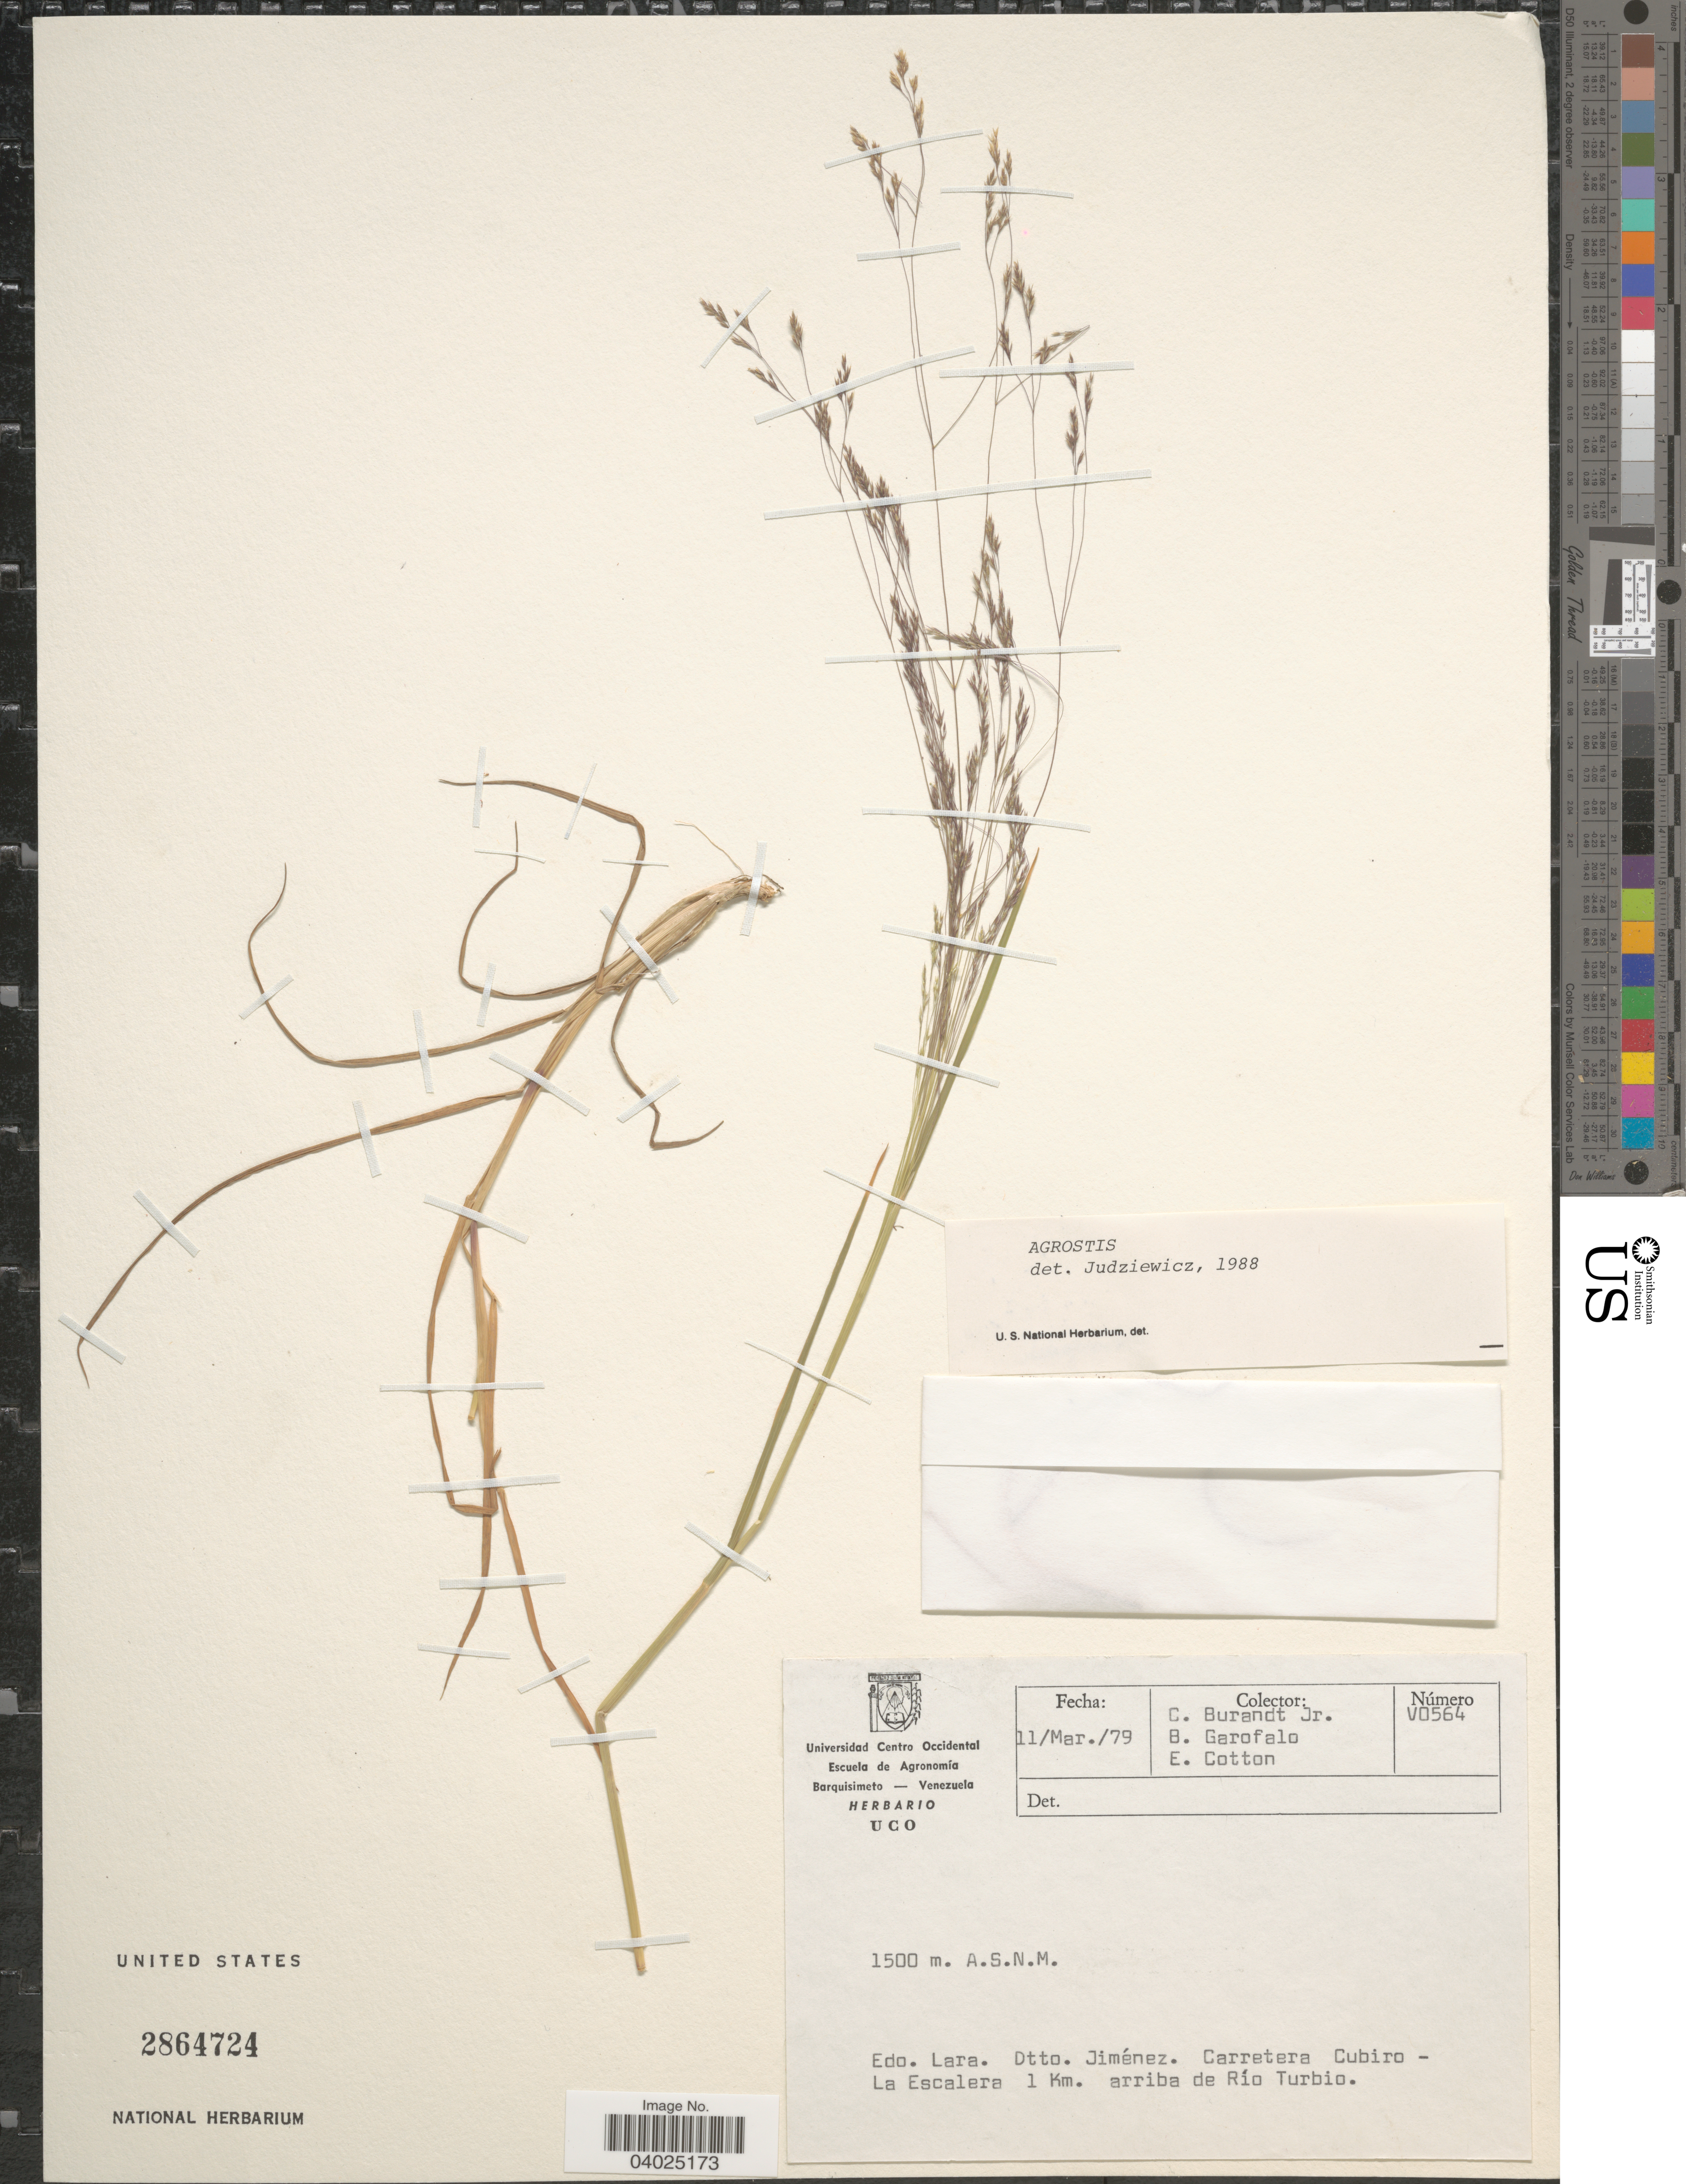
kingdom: Plantae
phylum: Tracheophyta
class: Liliopsida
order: Poales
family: Poaceae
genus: Agrostis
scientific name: Agrostis sp.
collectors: C. Burandt Jr., B. Garofalo & E. Cotton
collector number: V0564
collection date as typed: Transcribed d/m/y: 11/3/79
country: Venezuela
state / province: Lara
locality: Dtto. Jiménez. Carretera Cubiro-La Escalera 1 Km. arriba de Río Turbio.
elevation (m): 1500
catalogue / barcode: US 2864724